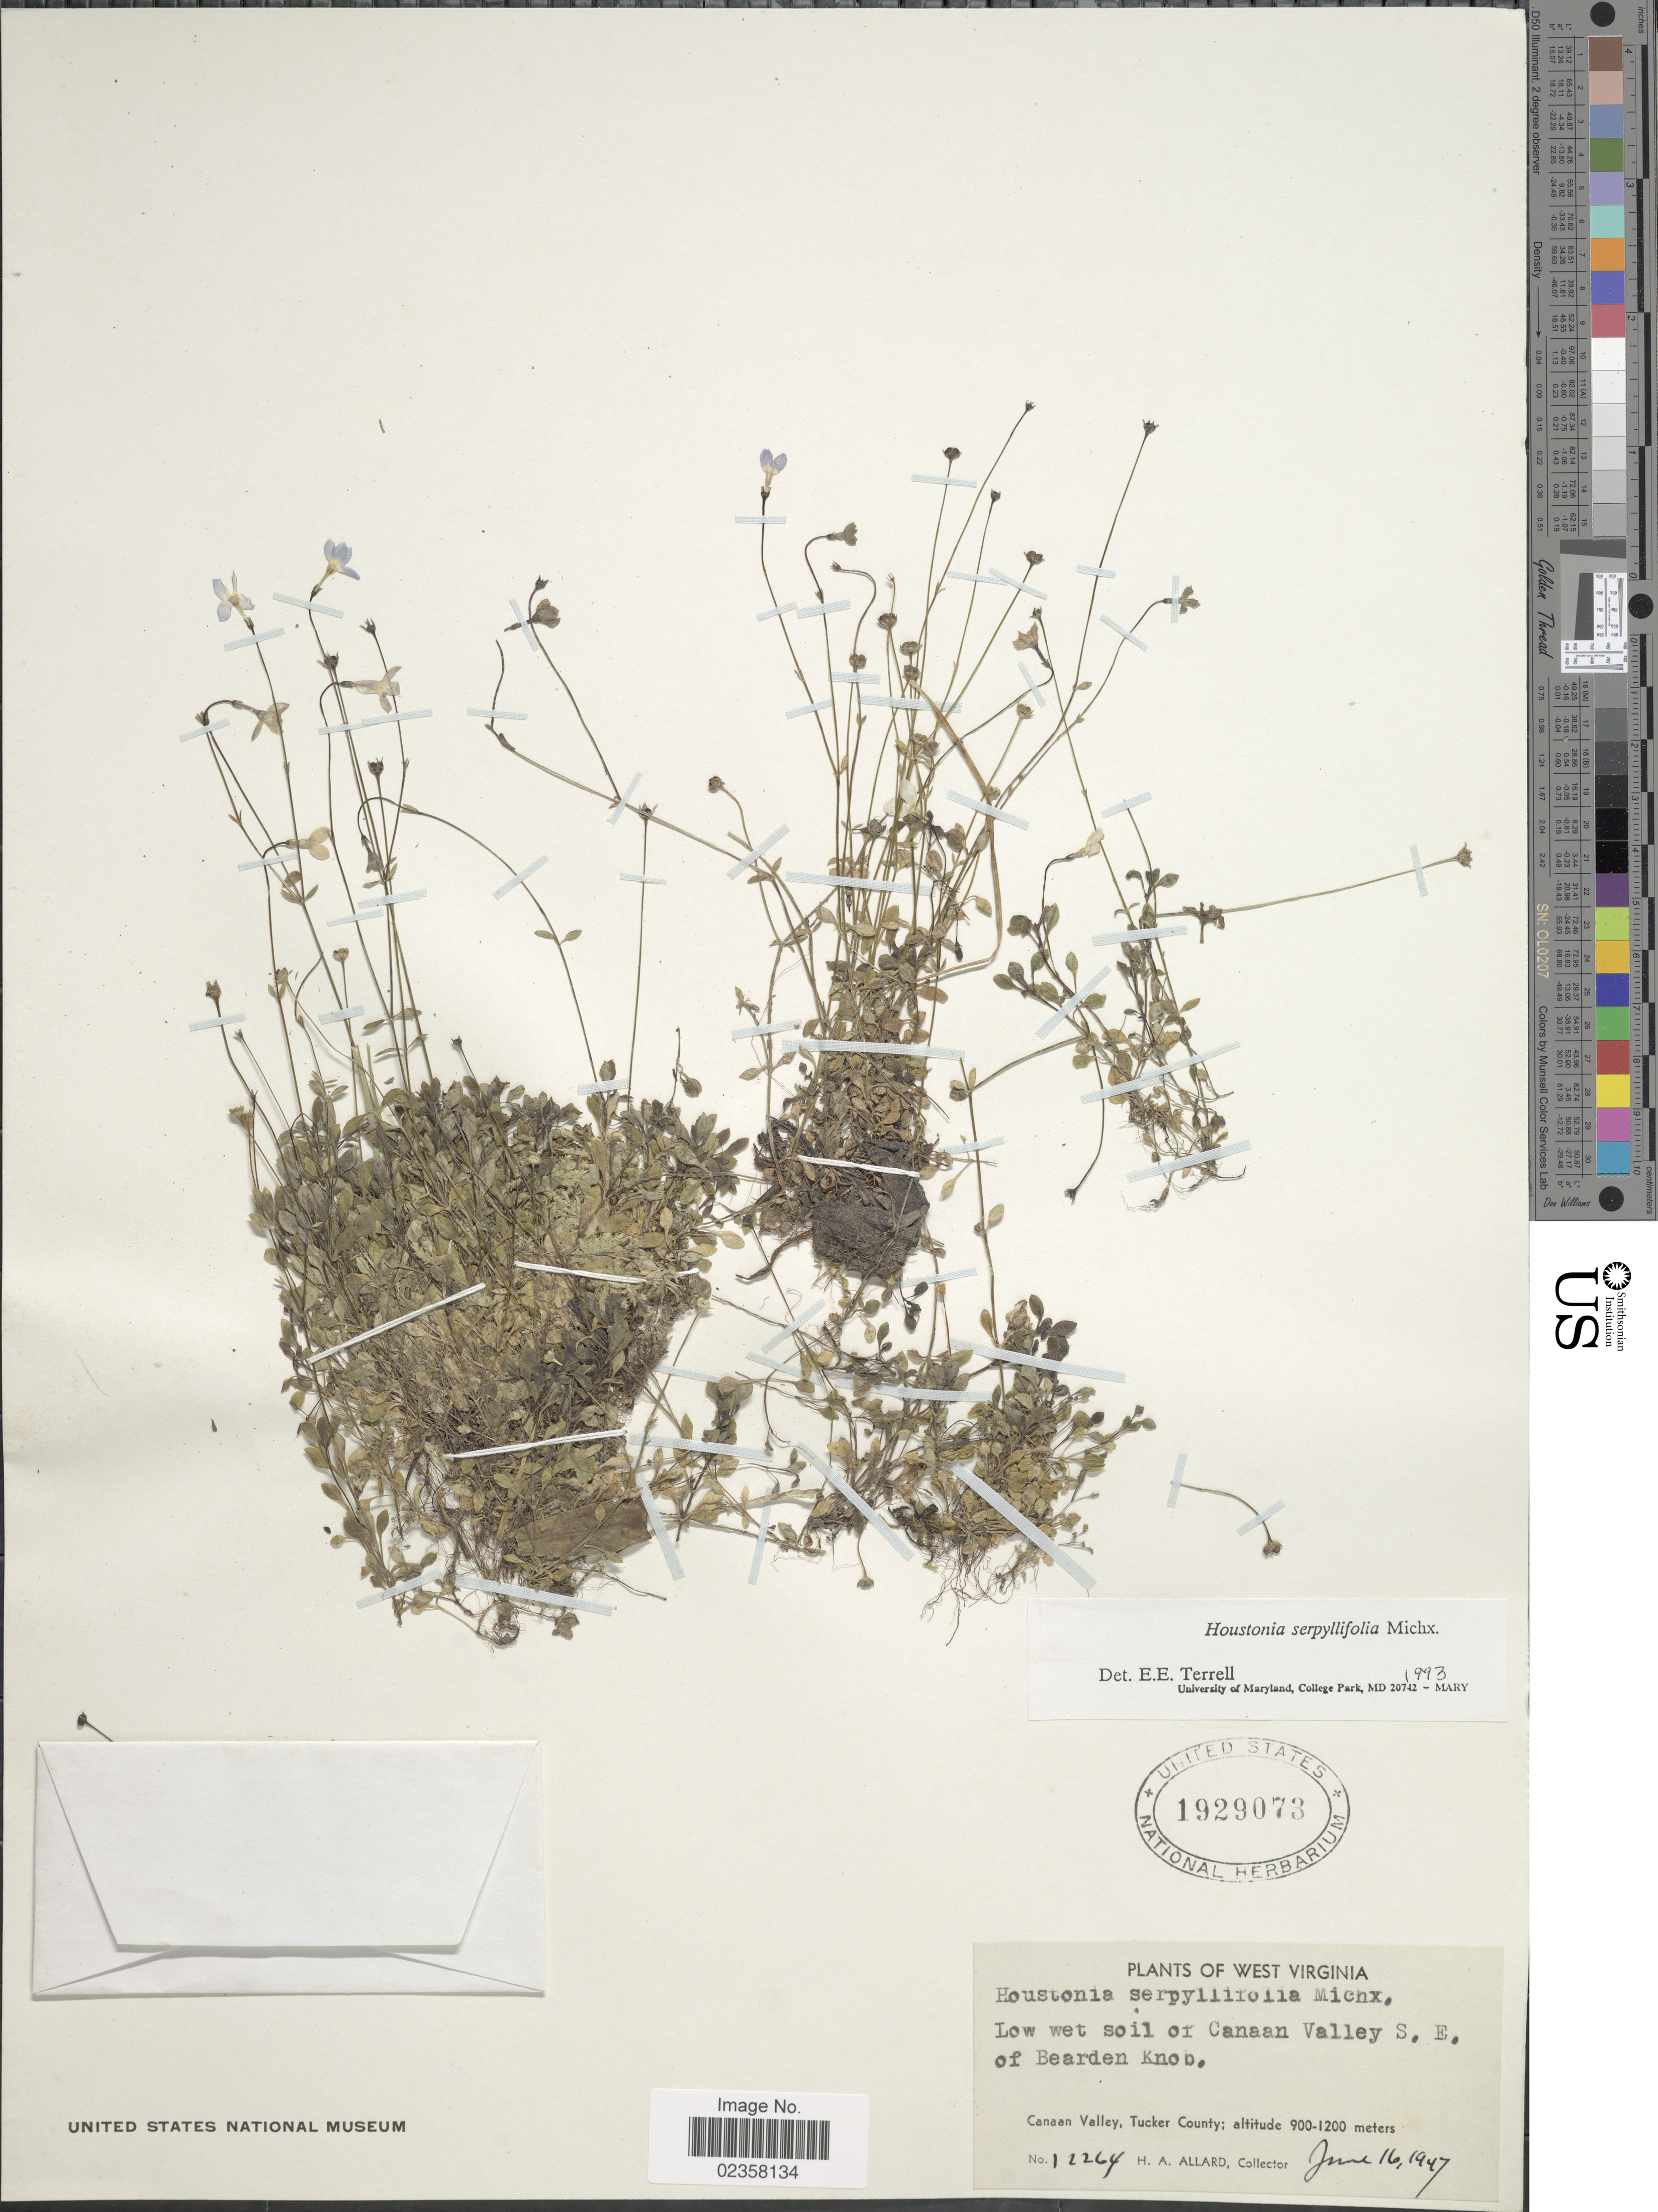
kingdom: Plantae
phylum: Tracheophyta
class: Magnoliopsida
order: Gentianales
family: Rubiaceae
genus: Houstonia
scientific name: Houstonia serpyllifolia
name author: Michx.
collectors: H. A. Allard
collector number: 12264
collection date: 1947-06-16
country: United States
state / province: West Virginia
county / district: Tucker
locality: Low wet soil of Canaan Valley S.E. of Bearden Knob, Canaan Valley, Tucker County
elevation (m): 900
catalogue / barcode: US 1929073